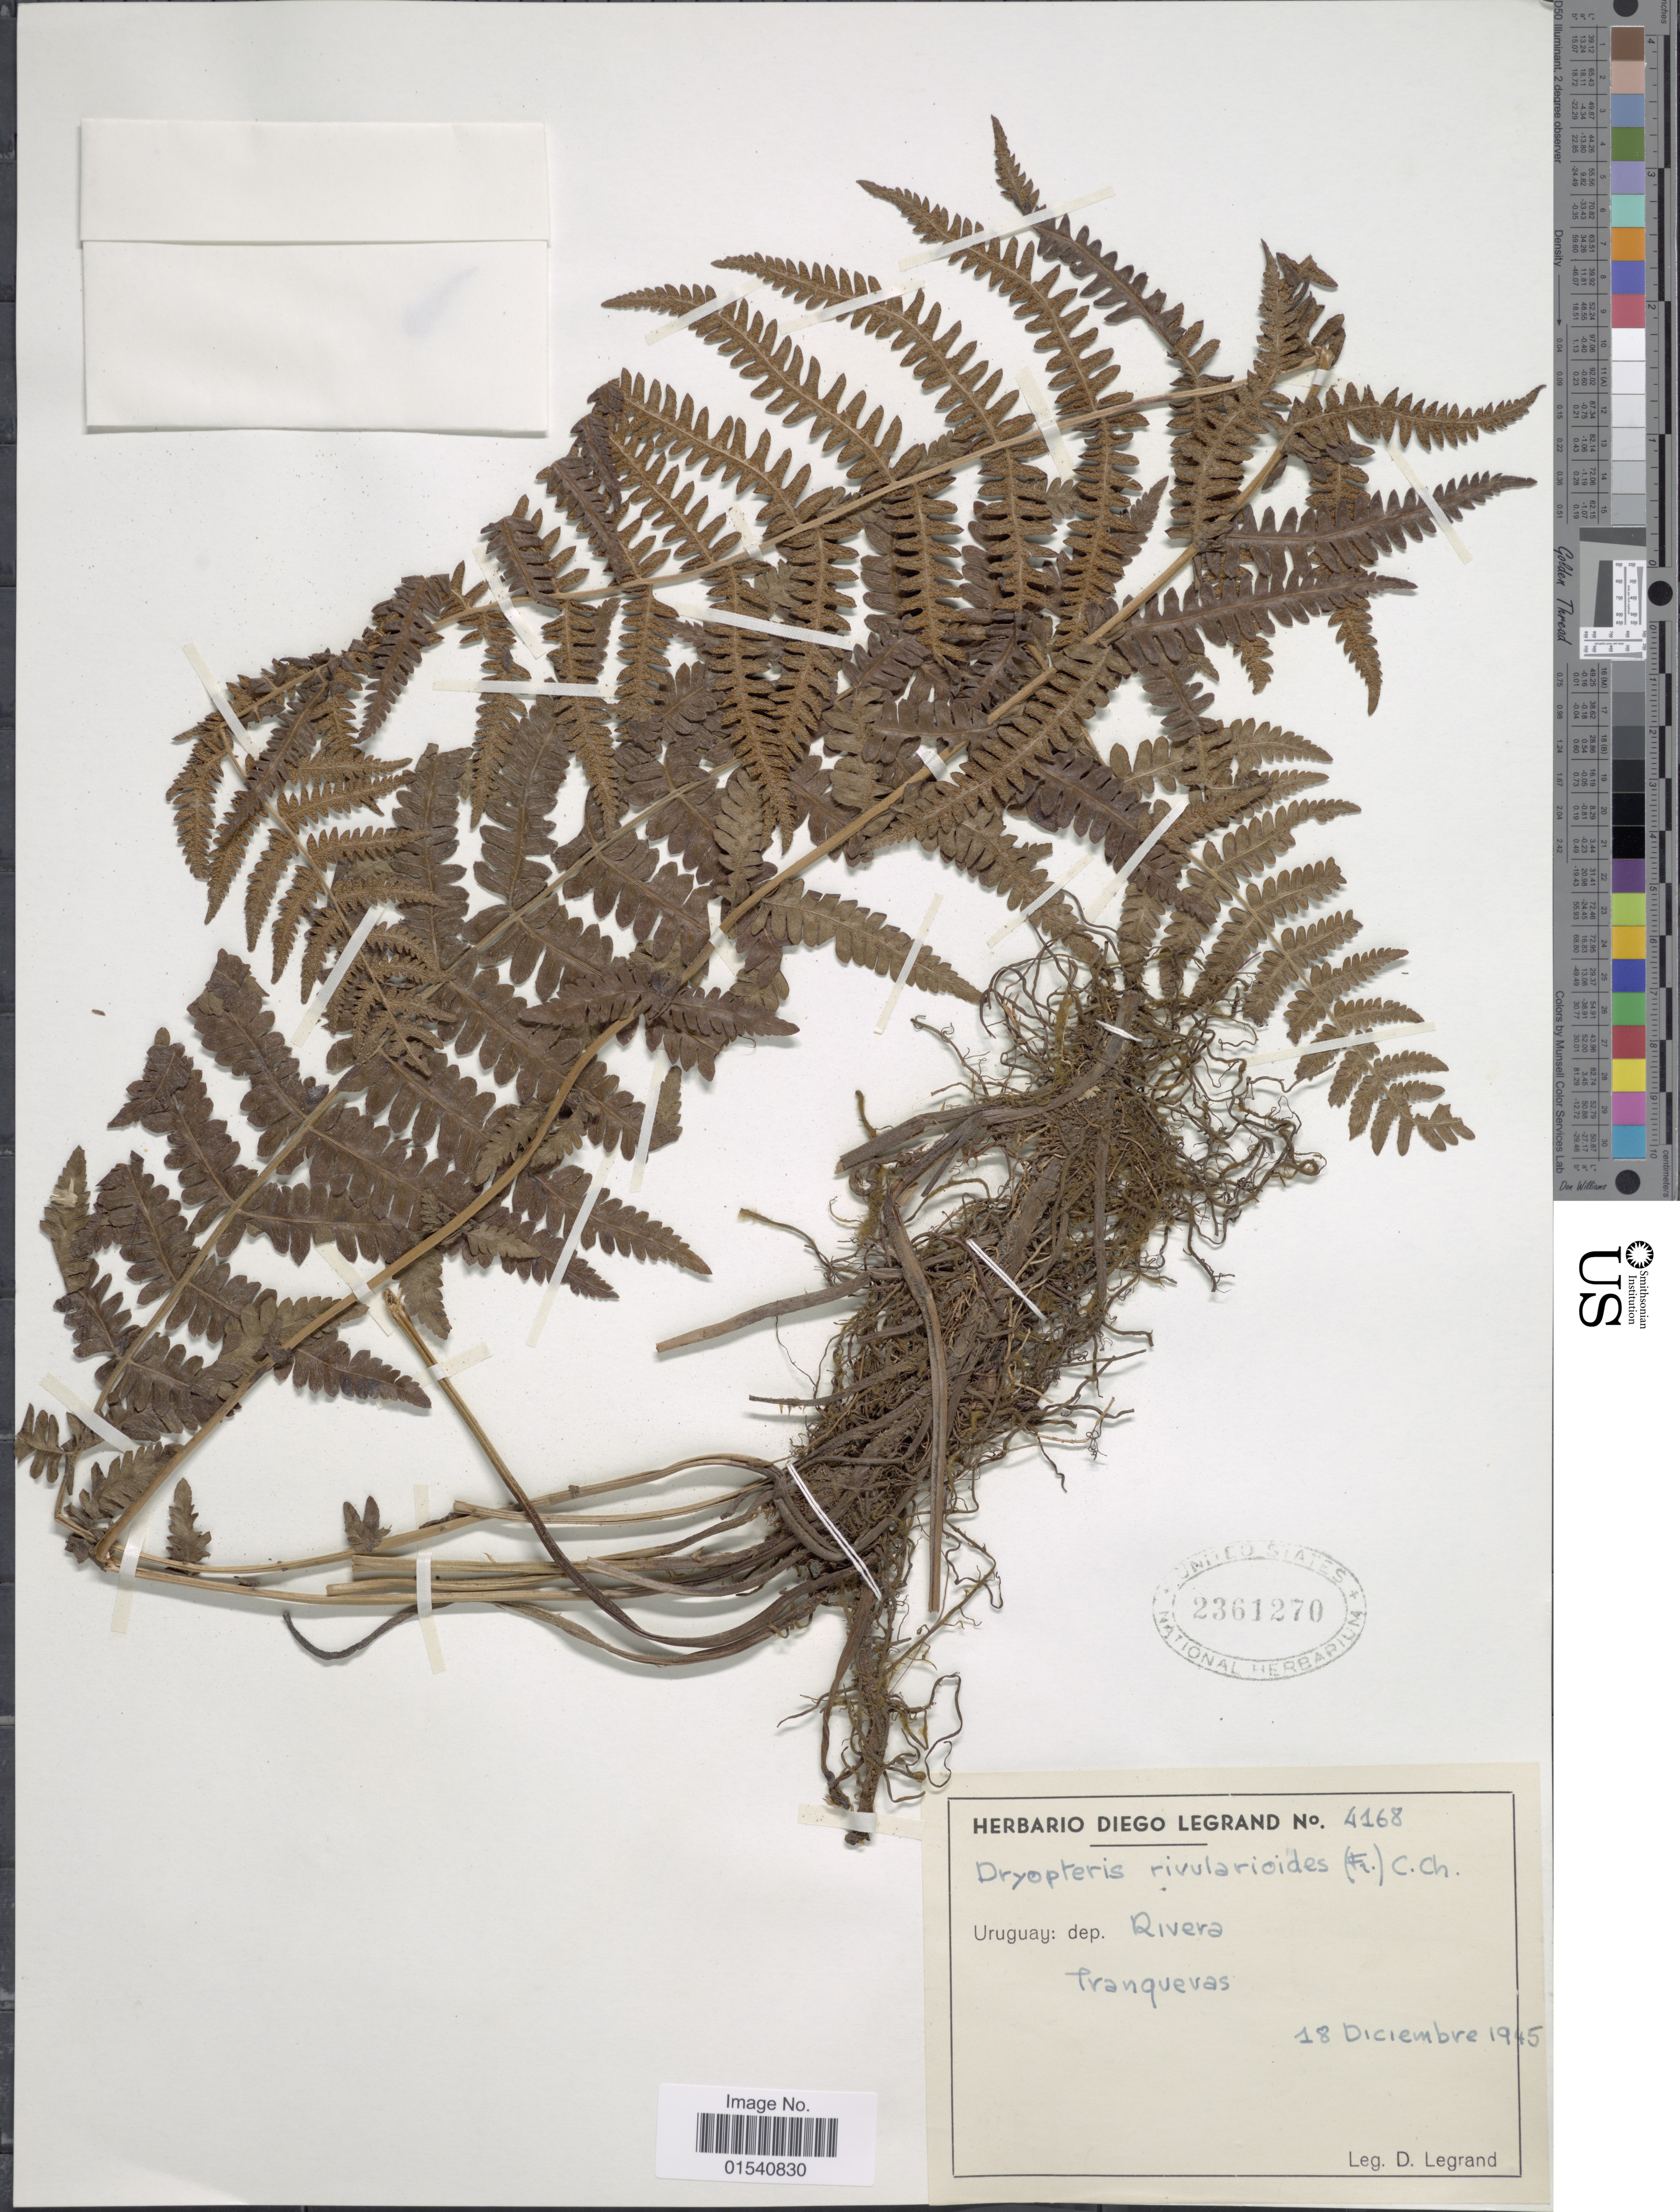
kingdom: Plantae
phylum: Tracheophyta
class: Polypodiopsida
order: Polypodiales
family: Thelypteridaceae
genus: Amauropelta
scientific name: Amauropelta rivularioides (Fée) comb. nov., ined 2015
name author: (Fée)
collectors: C. D. Legrand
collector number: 4168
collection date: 1945-12-18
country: Uruguay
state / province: Rivera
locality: Dep. Rivera, ranquevas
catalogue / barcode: US 2361270